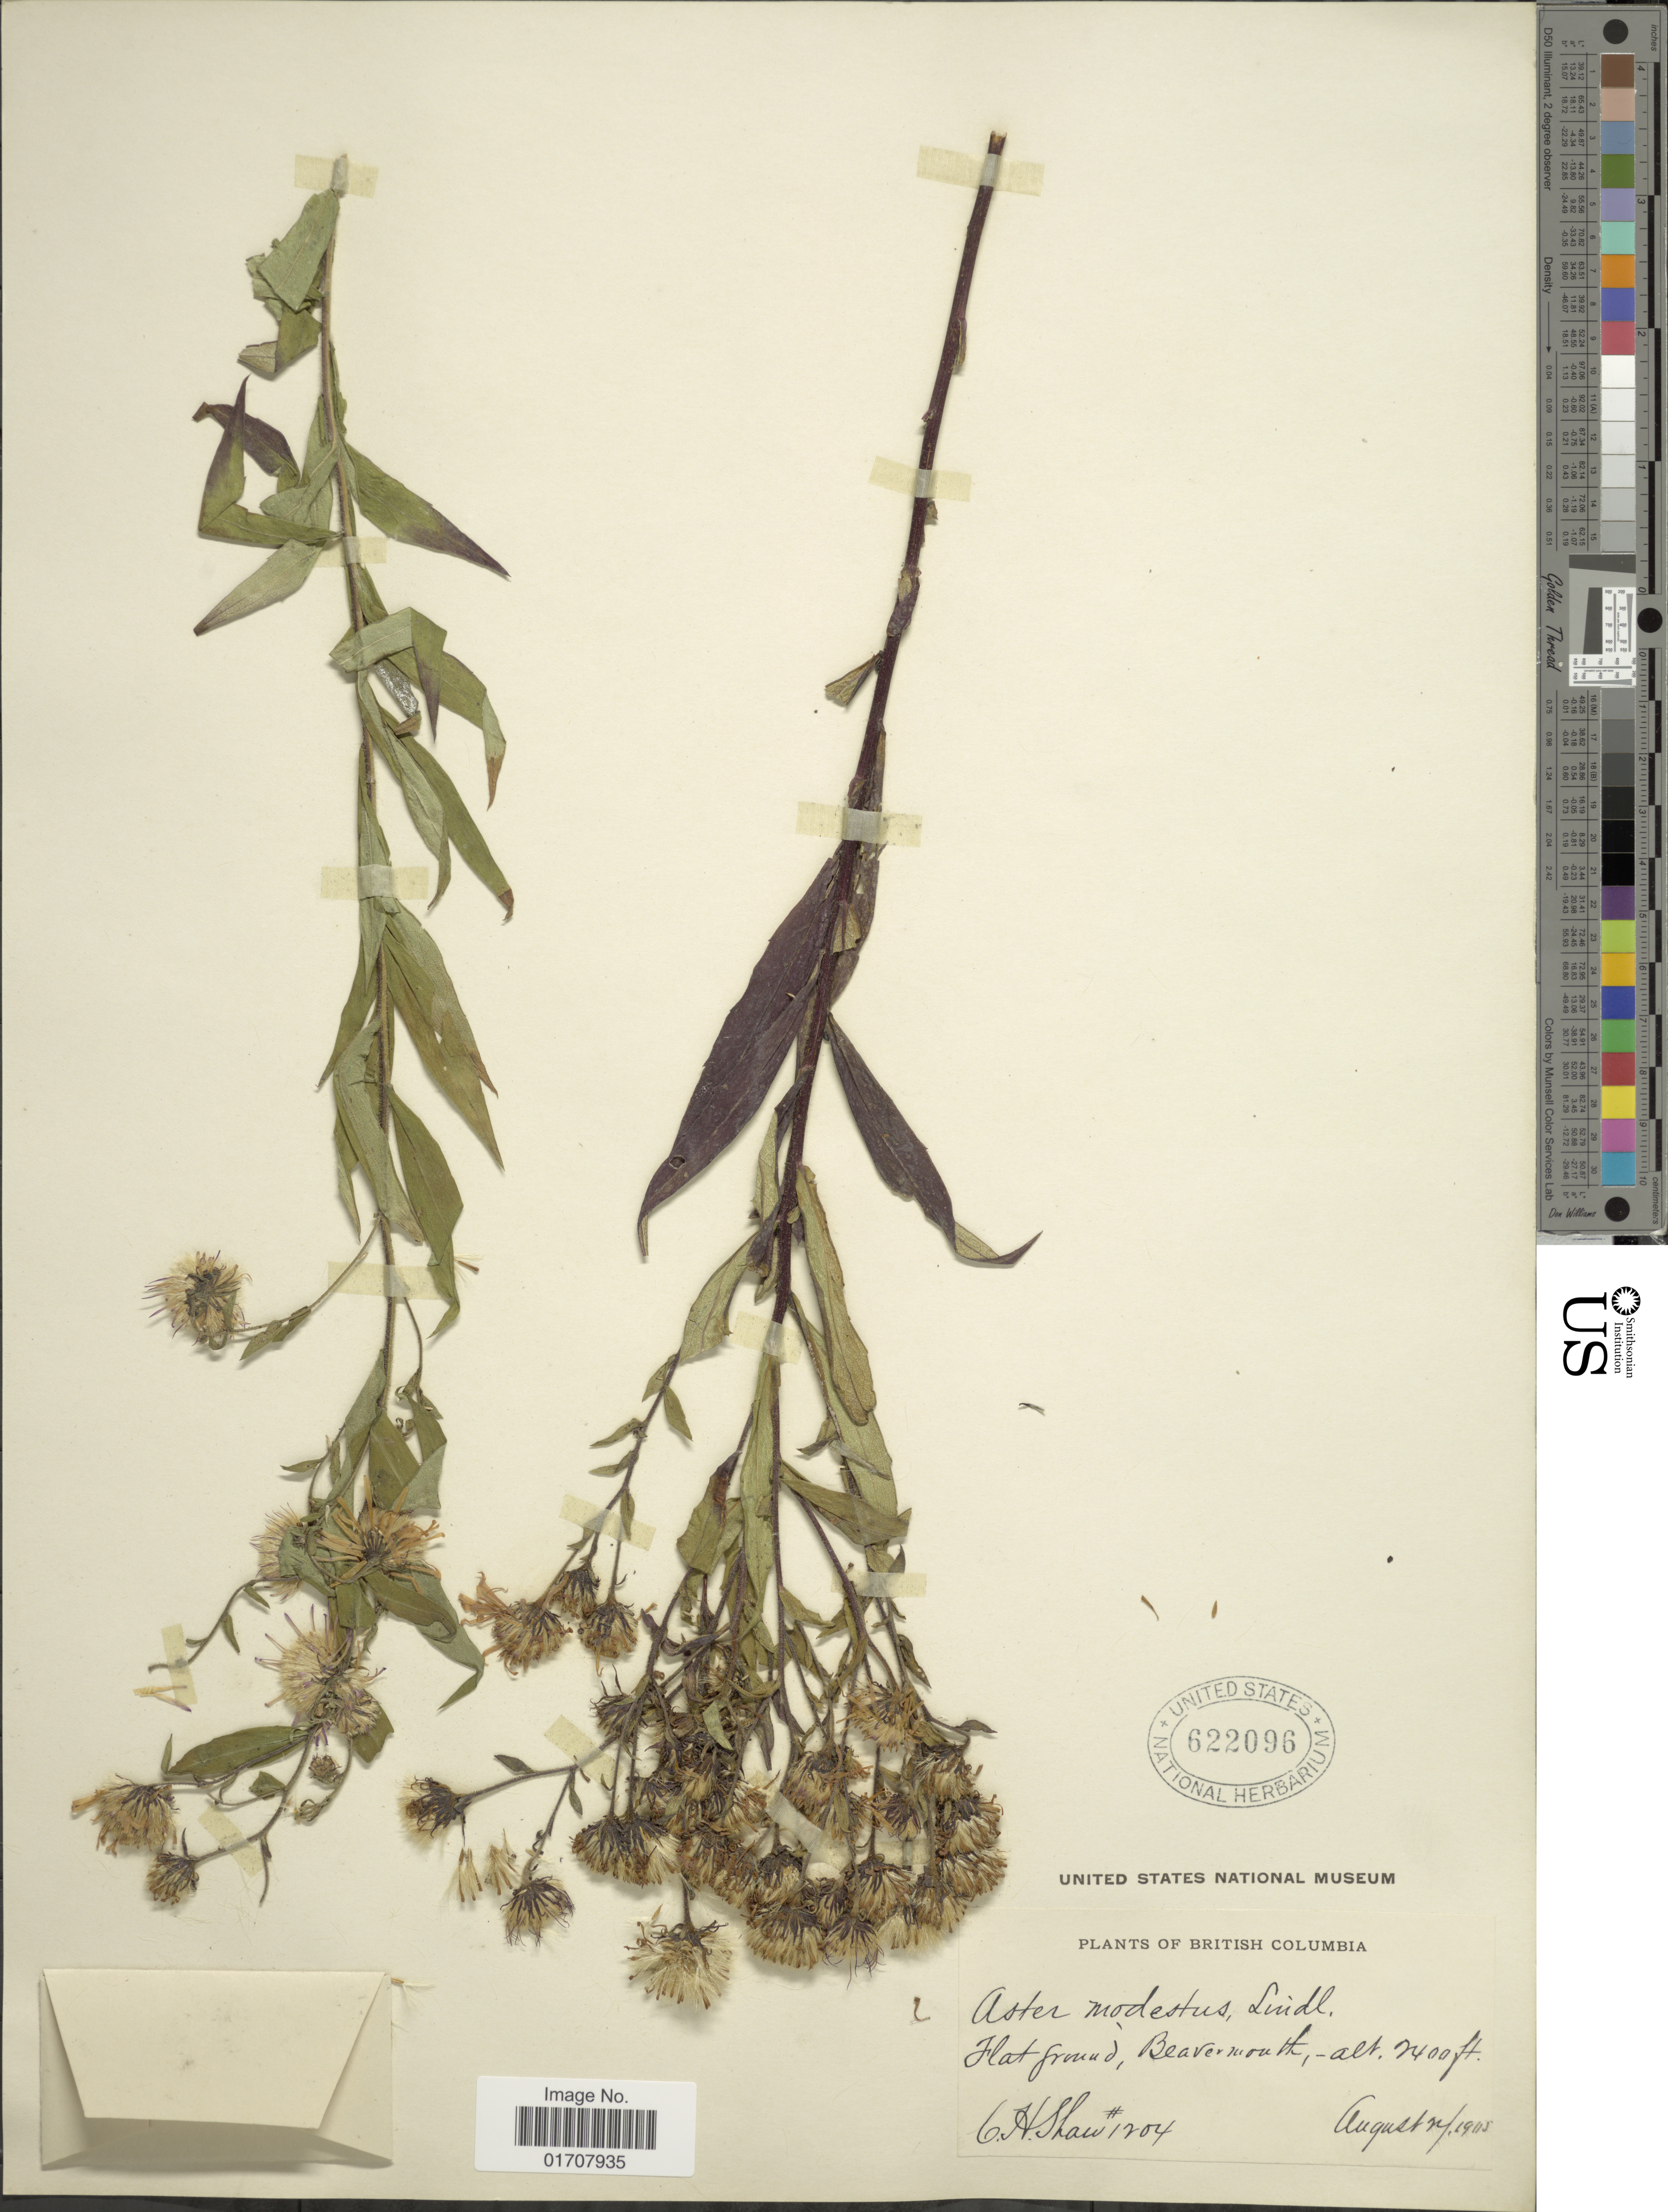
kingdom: Plantae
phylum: Tracheophyta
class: Magnoliopsida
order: Asterales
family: Asteraceae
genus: Canadanthus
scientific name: Canadanthus modestus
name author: (Lindl.) G.L. Nesom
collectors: C. H. Shaw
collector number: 1204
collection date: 1905-08-09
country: Canada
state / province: British Columbia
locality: Flat ground, Beavermouth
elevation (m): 2865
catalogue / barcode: US 622096